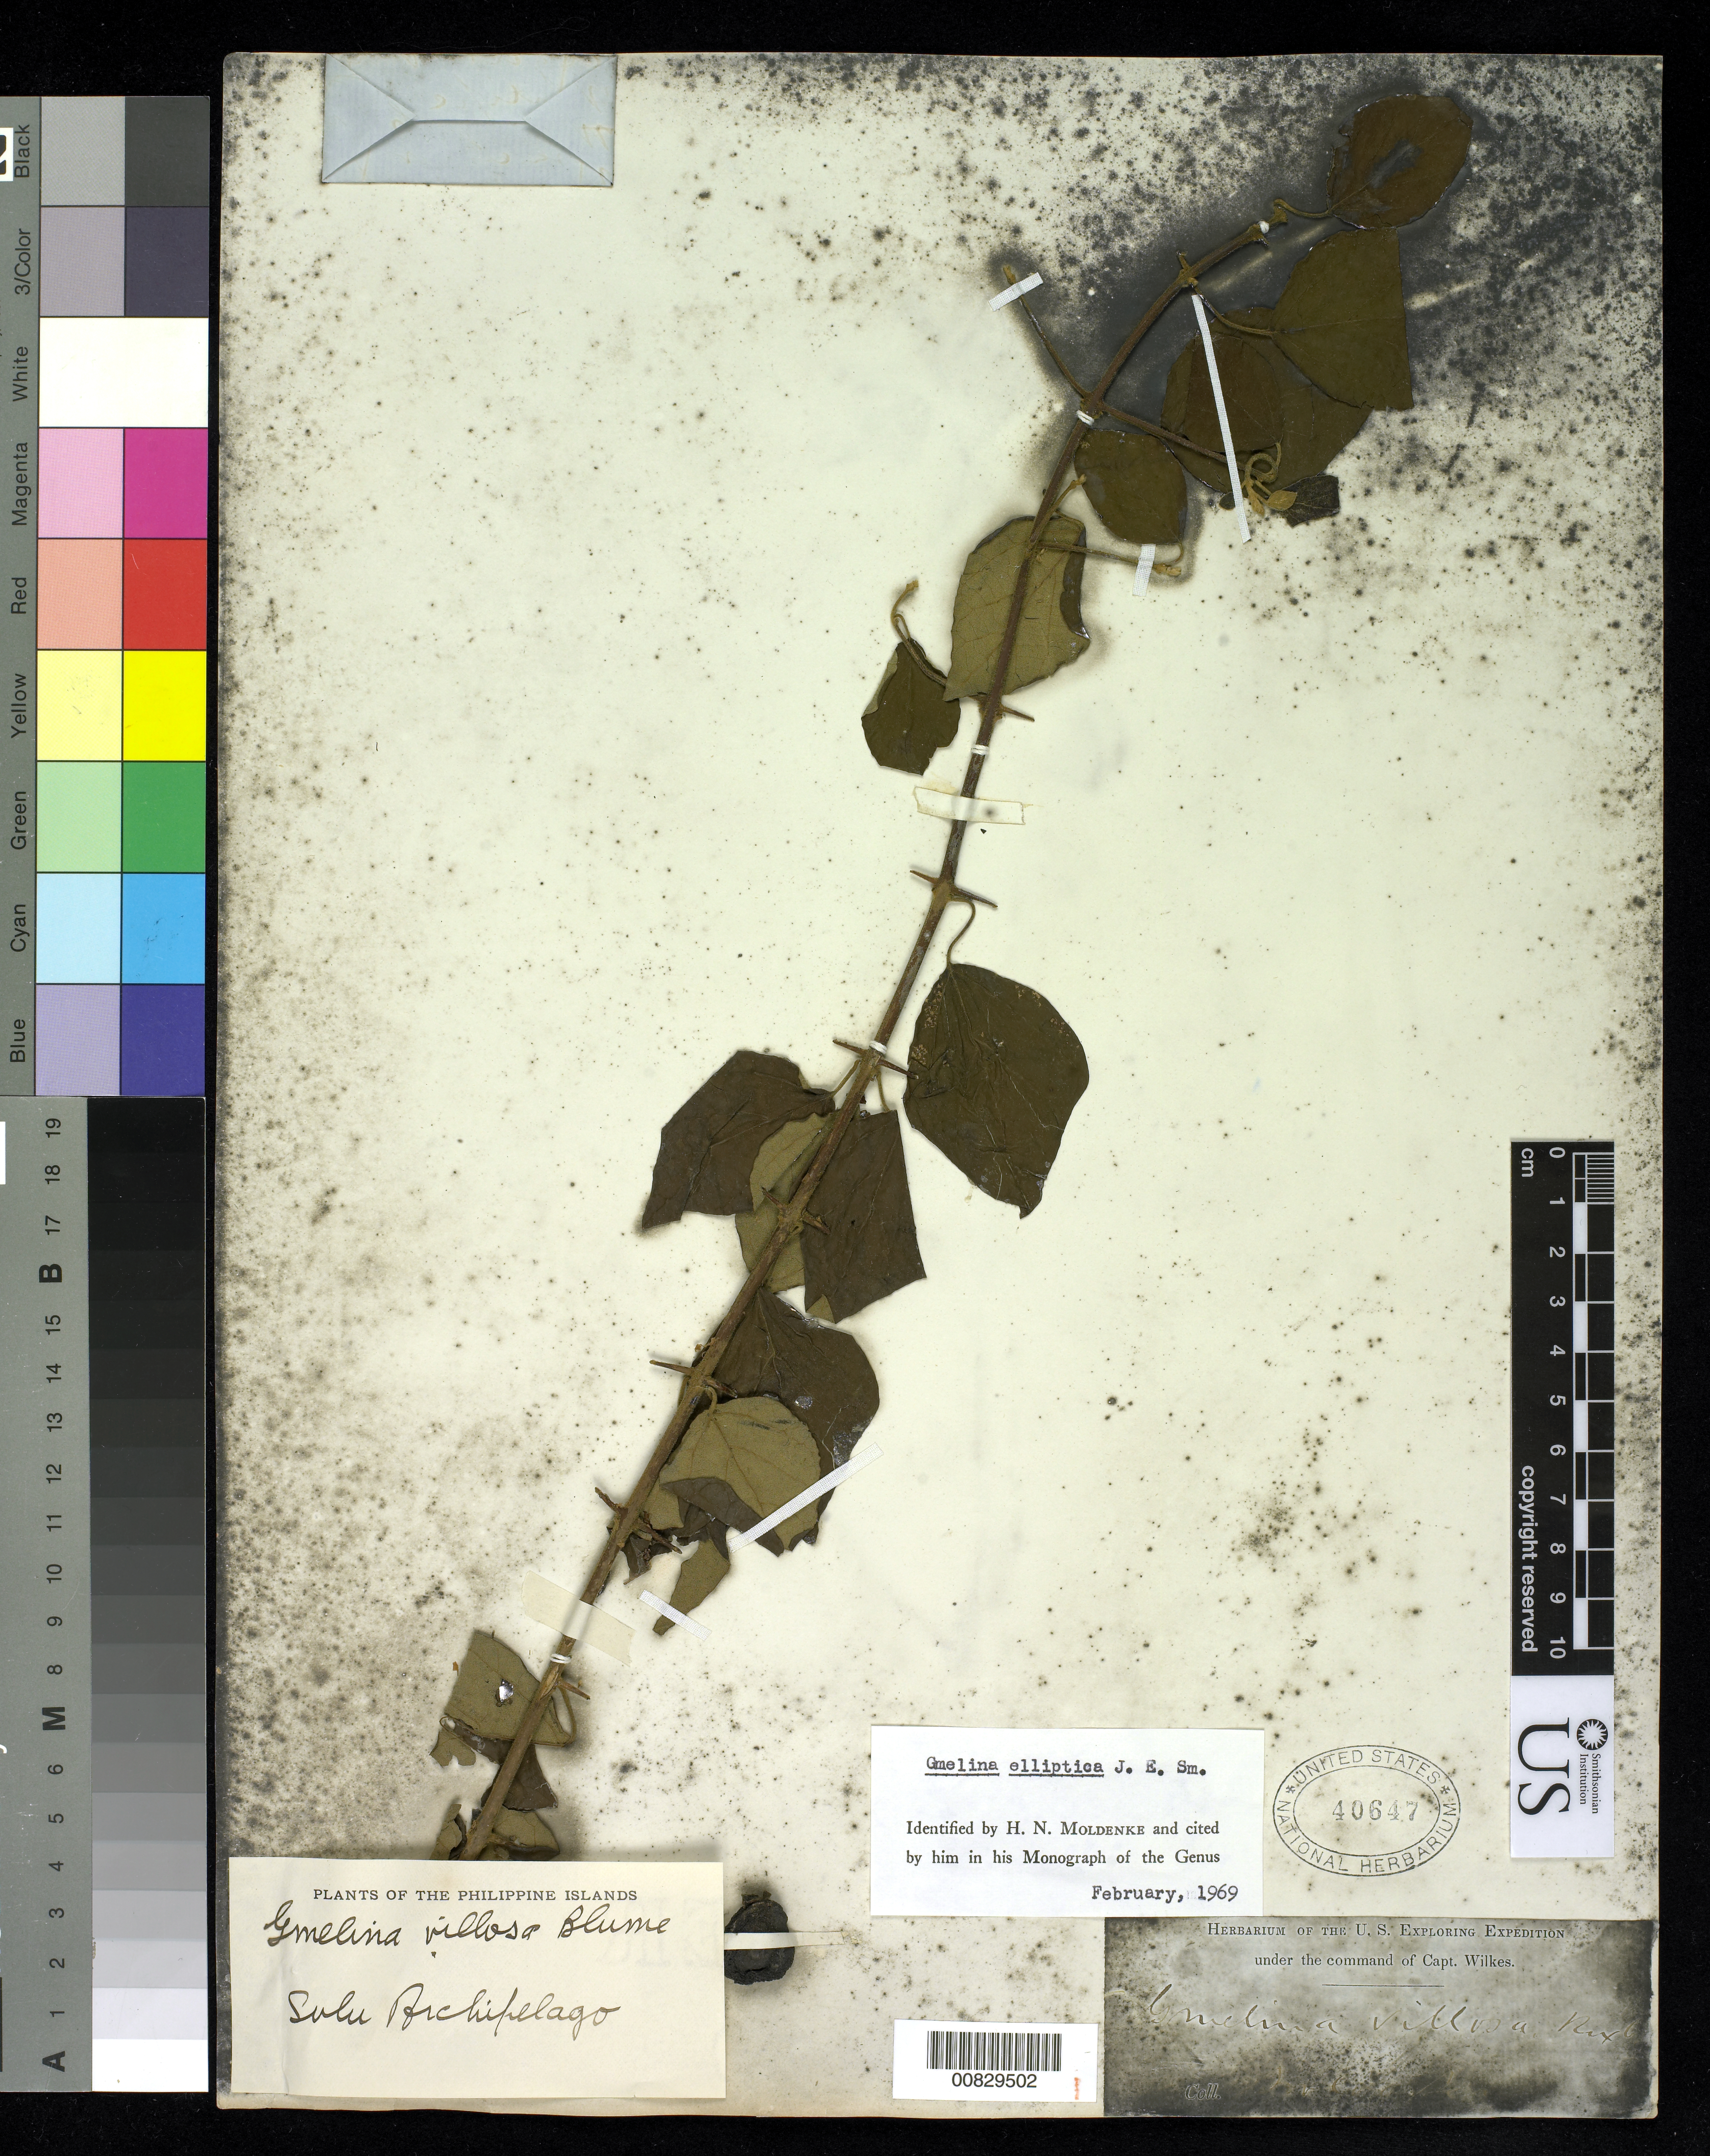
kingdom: Plantae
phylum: Tracheophyta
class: Magnoliopsida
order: Lamiales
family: Lamiaceae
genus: Gmelina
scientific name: Gmelina elliptica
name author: Sm.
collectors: Wilkes Explor. Exped.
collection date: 1838/1842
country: Philippines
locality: Sulu Archipelago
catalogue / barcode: US 40647